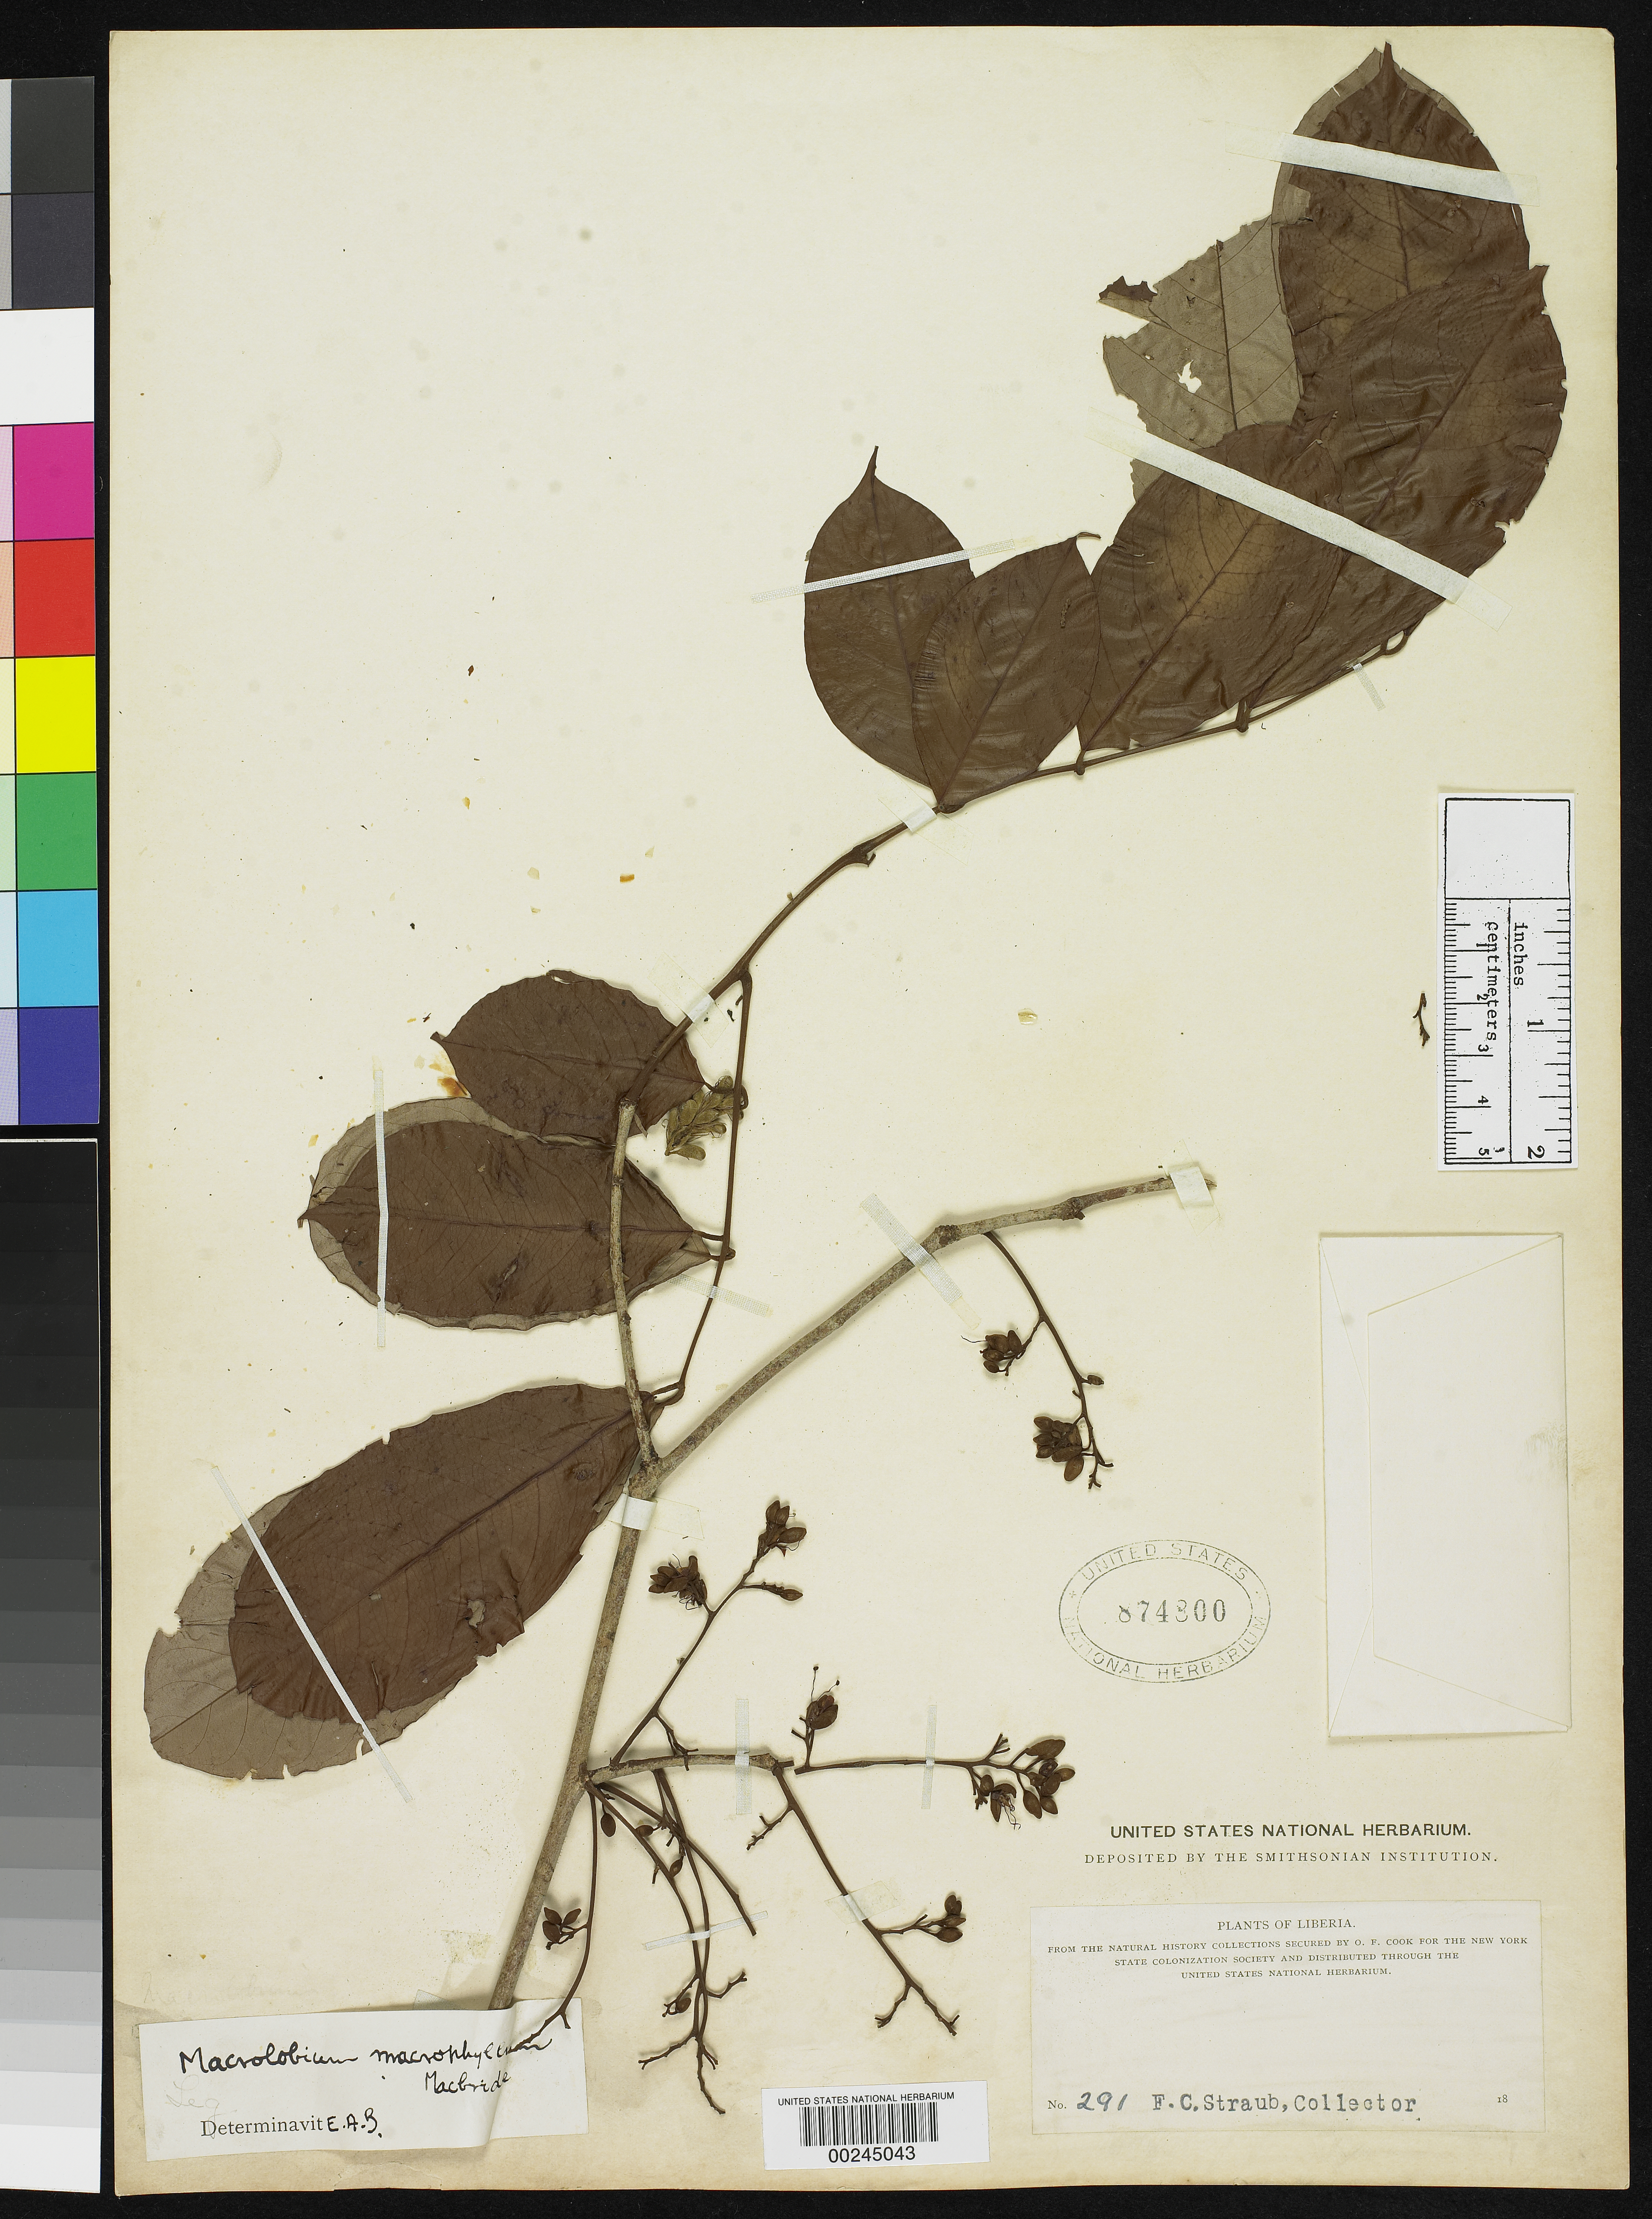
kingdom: Plantae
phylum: Tracheophyta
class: Magnoliopsida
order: Fabales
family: Fabaceae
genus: Macrolobium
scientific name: Macrolobium macrophyllum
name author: P. Beauv.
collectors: F. Straub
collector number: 291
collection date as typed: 18--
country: Liberia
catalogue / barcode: US 874800